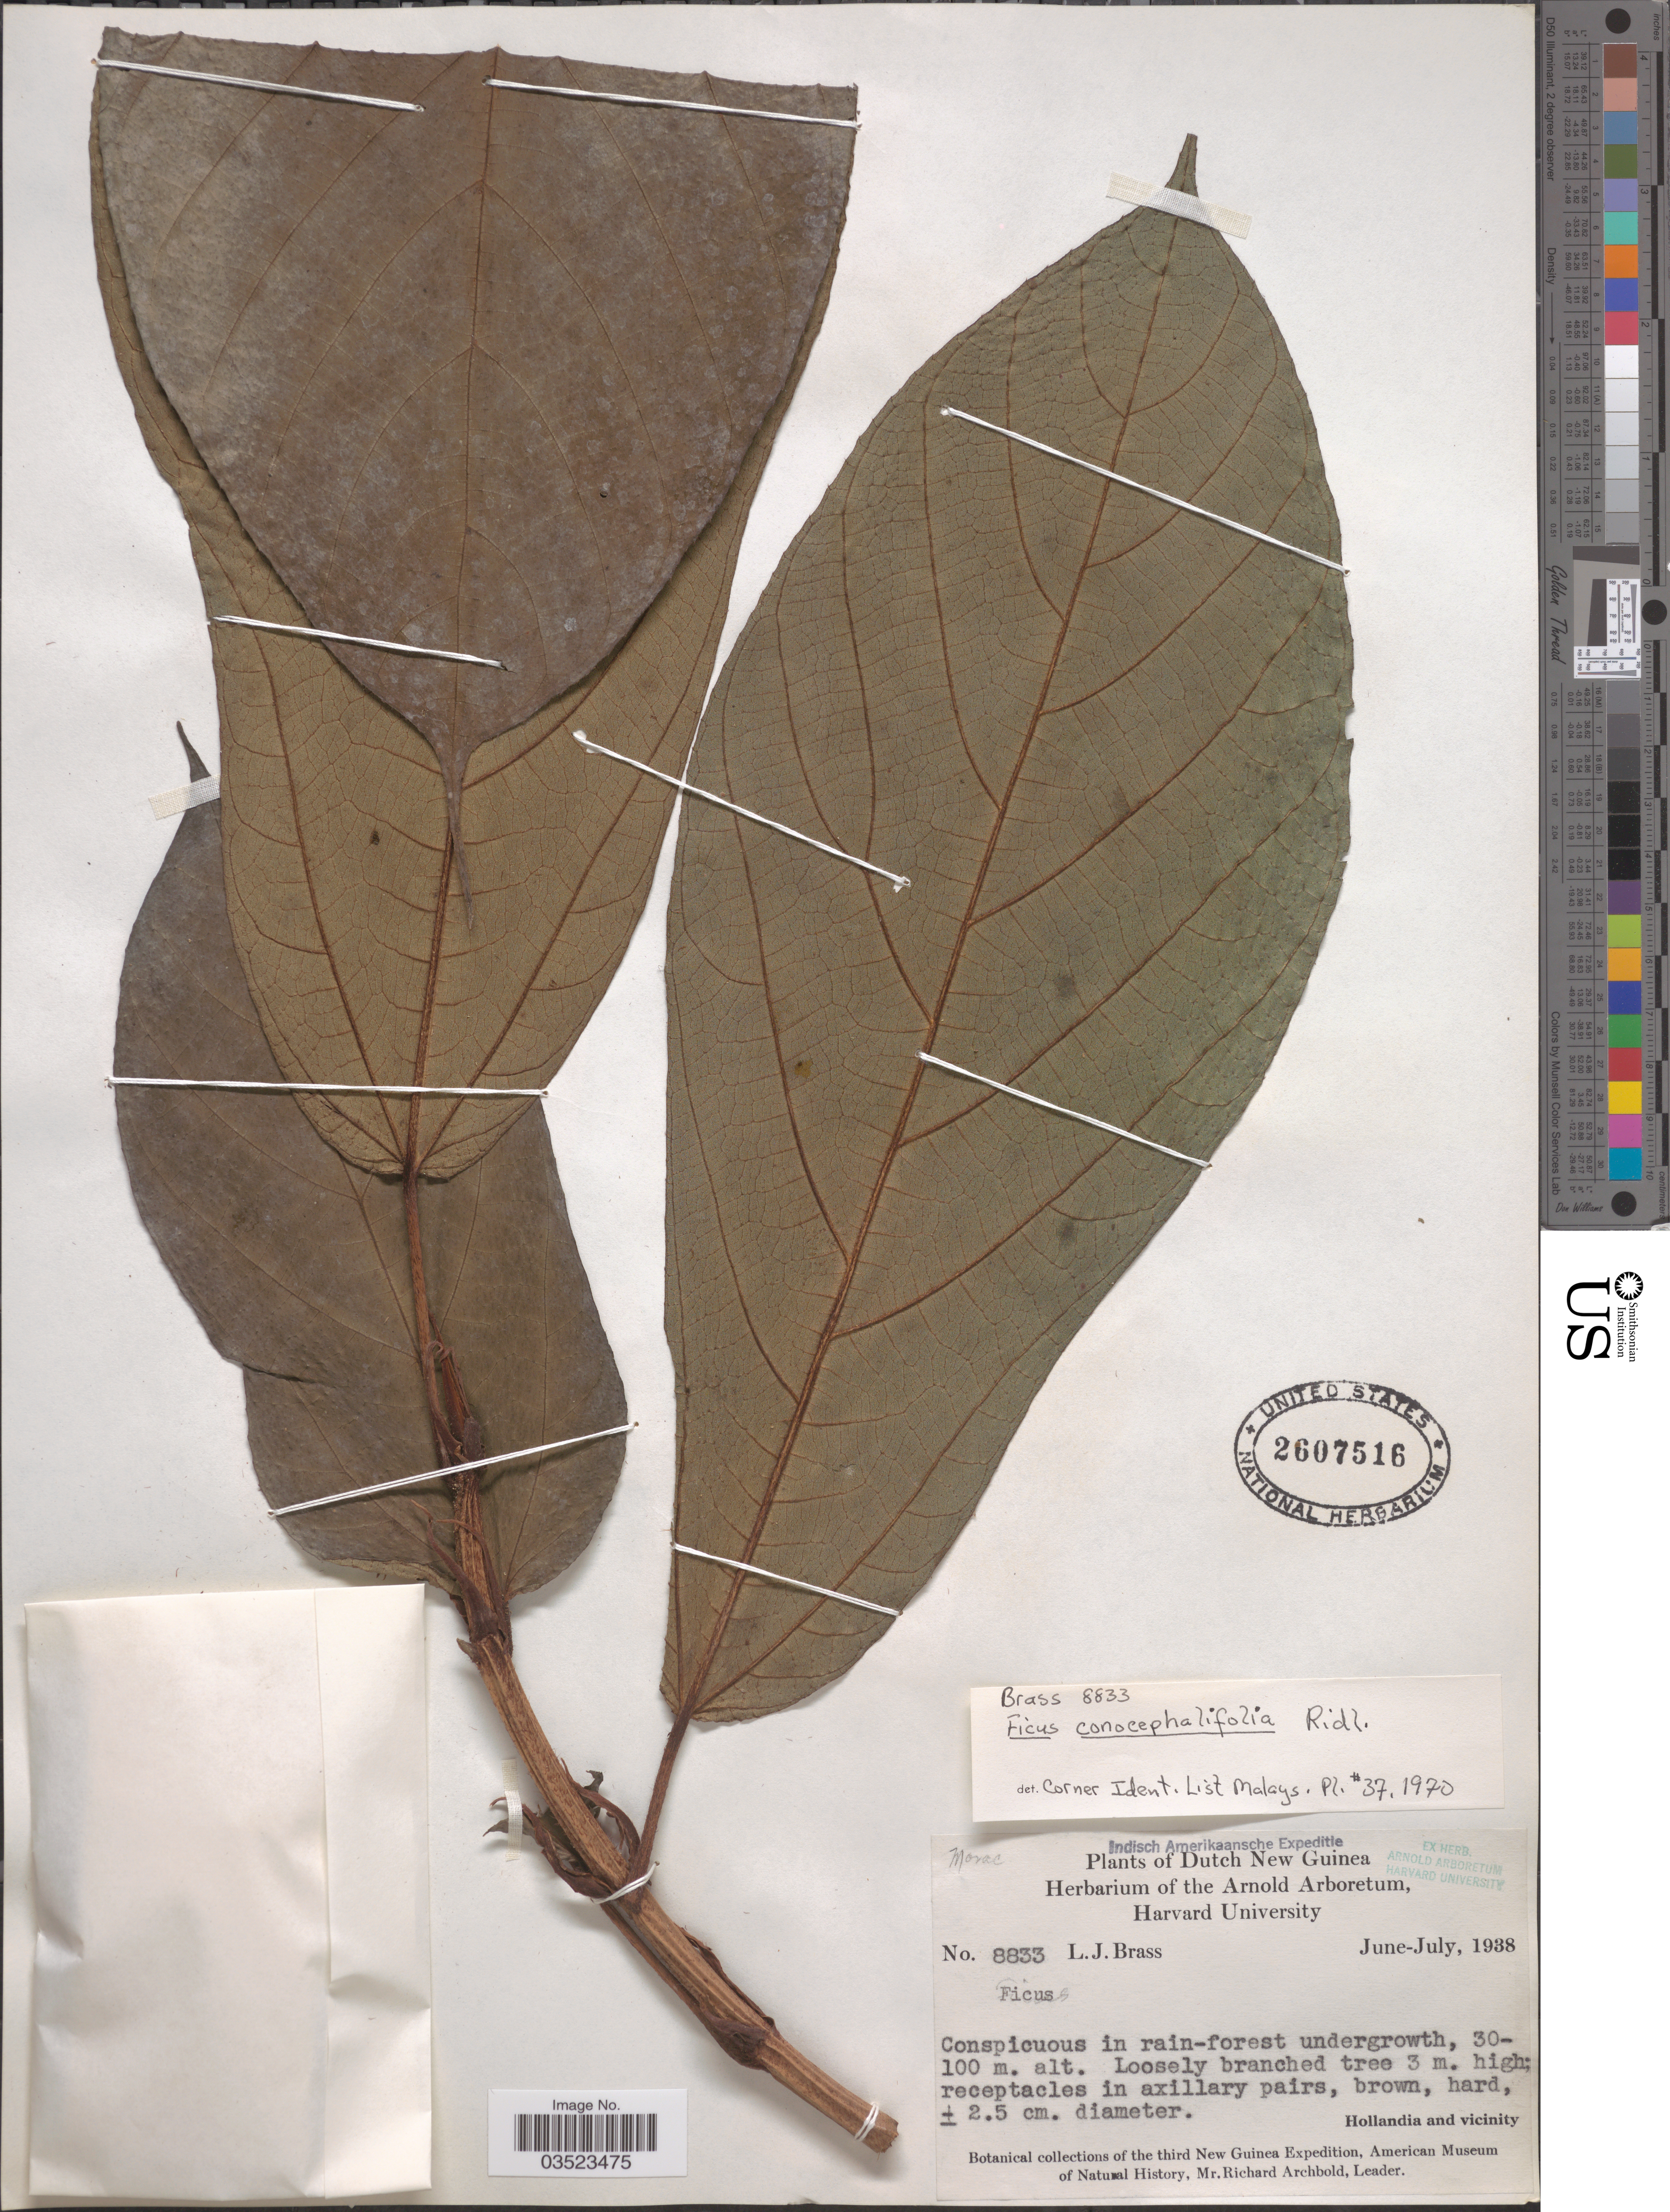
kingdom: Plantae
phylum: Tracheophyta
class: Magnoliopsida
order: Rosales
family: Moraceae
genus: Ficus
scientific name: Ficus conocephalifolia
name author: Ridl.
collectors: L. J. Brass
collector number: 8833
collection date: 1938-06/1938-07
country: Indonesia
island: New Guinea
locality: Dutch New Guinea. Hollandia and vicinity.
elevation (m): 30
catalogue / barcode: US 2607516